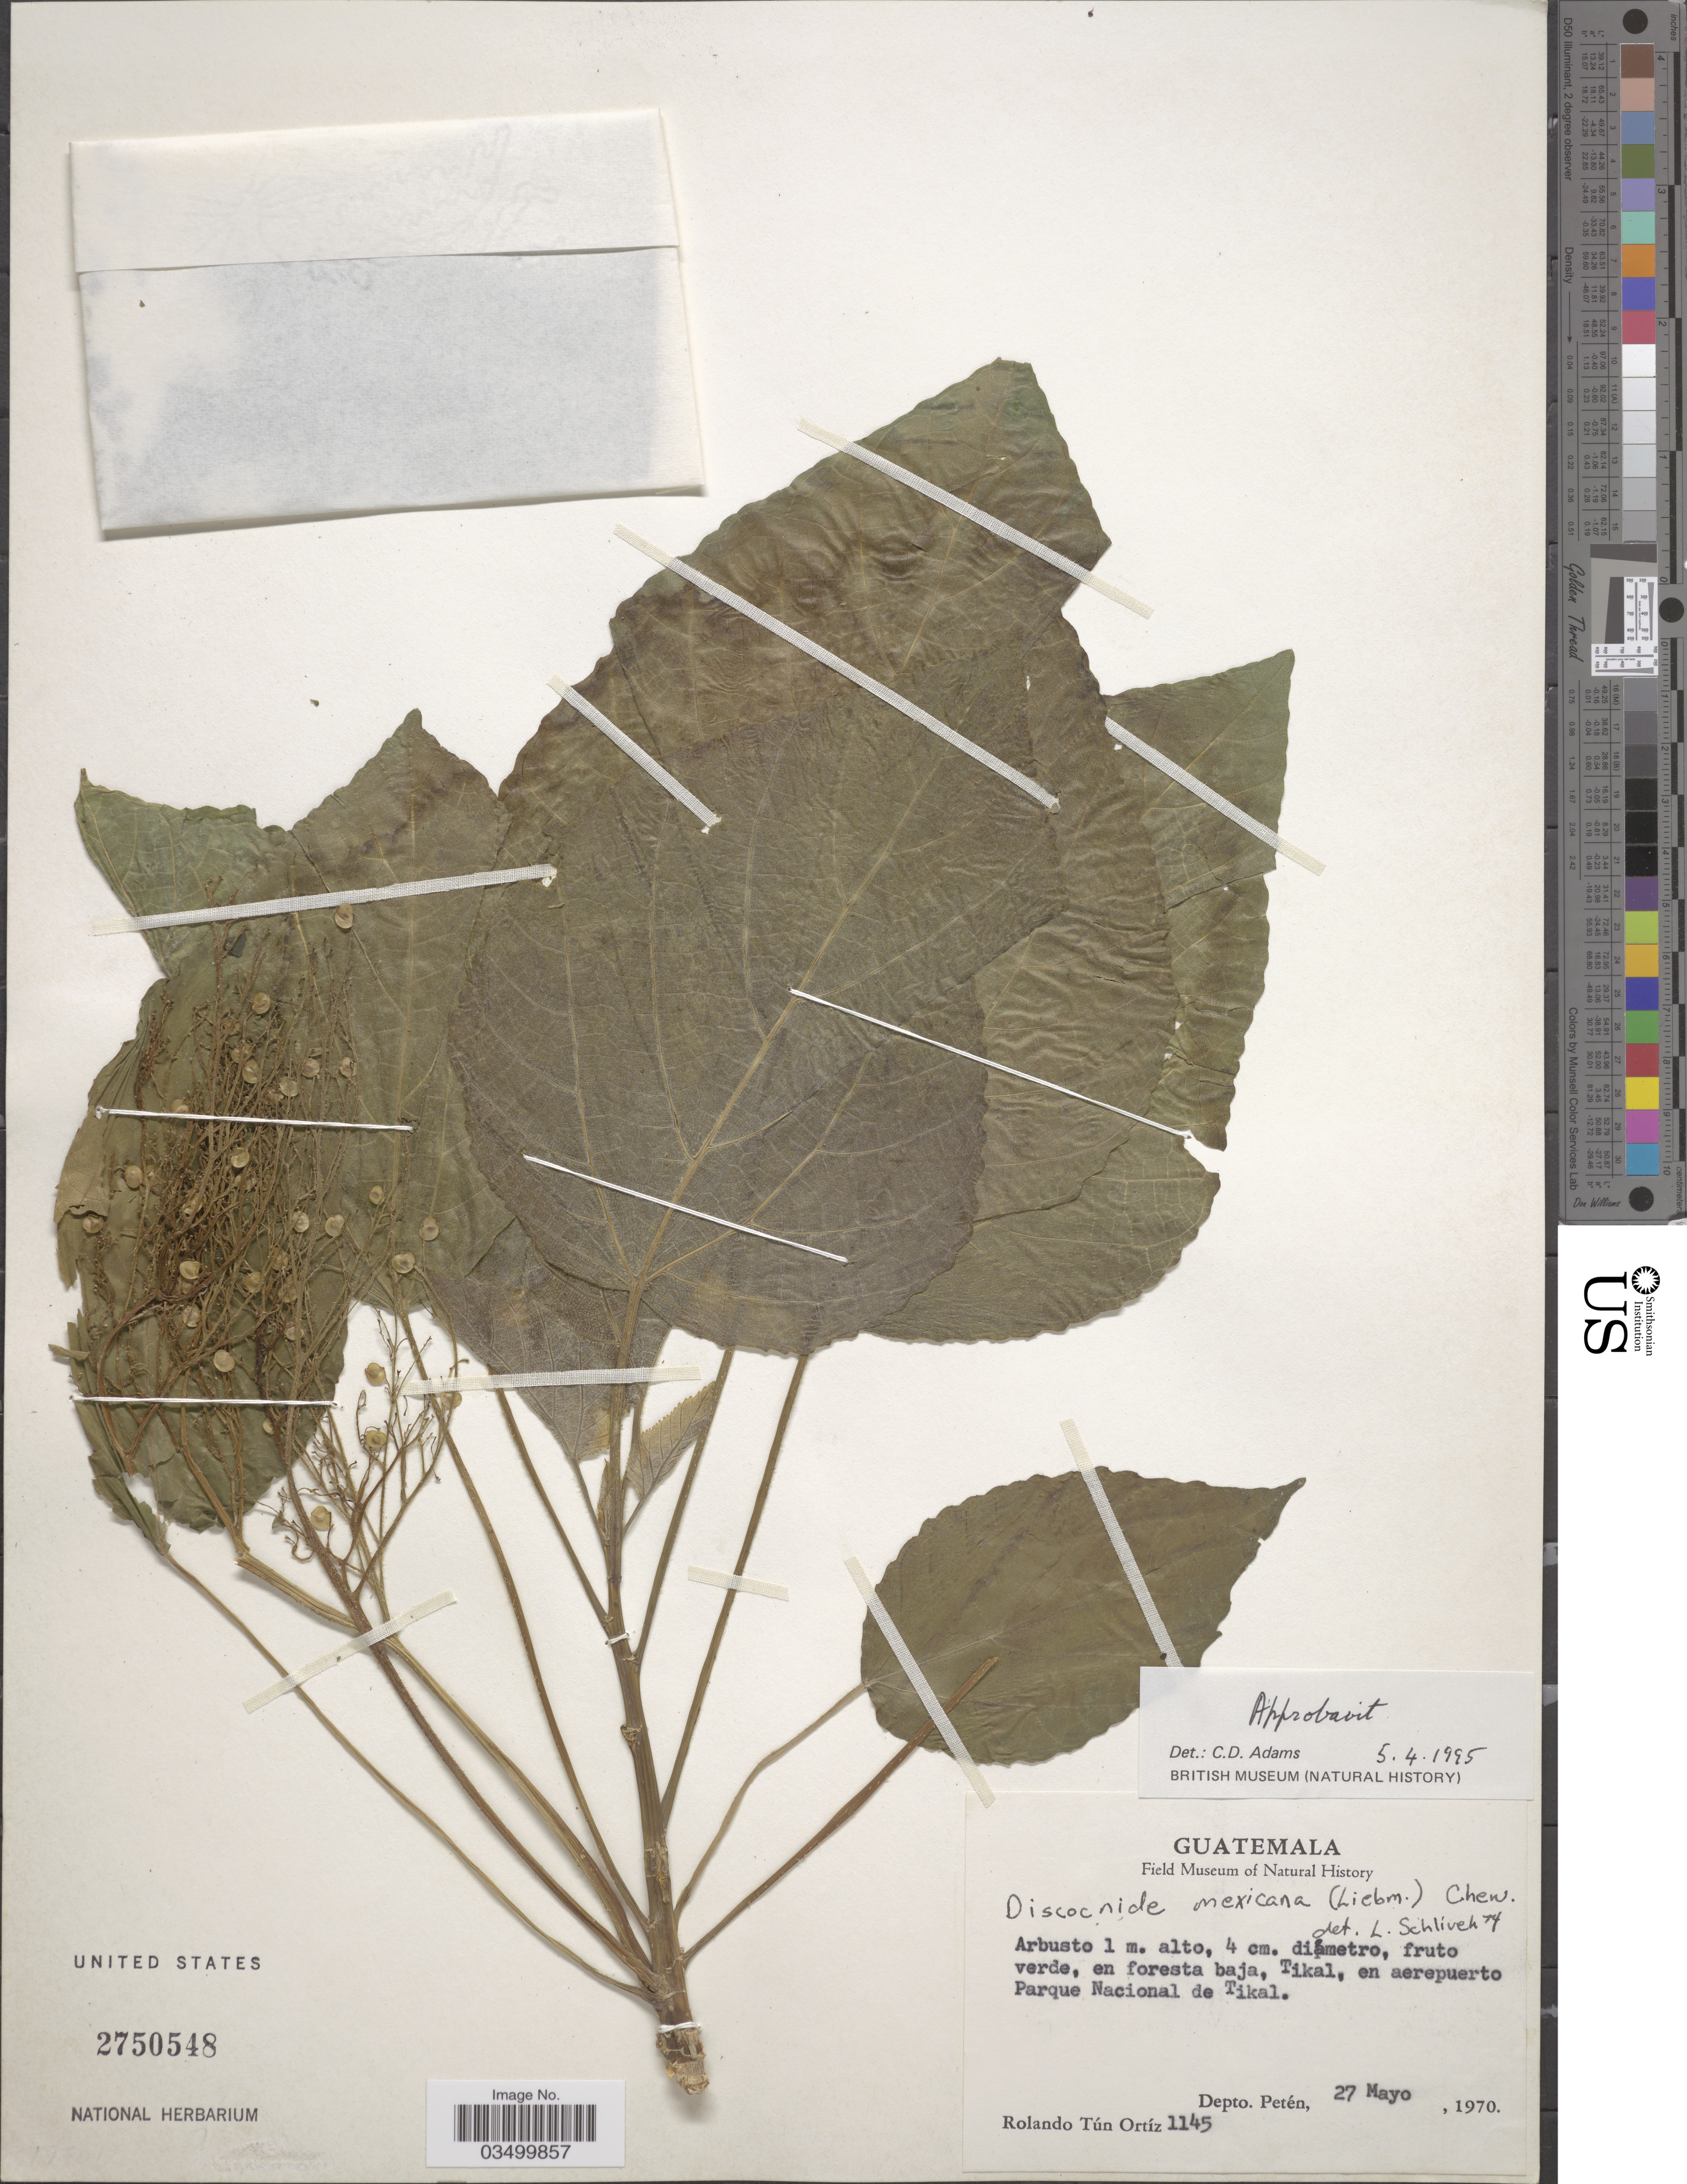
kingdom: Plantae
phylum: Tracheophyta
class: Magnoliopsida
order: Rosales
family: Urticaceae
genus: Discocnide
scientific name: Discocnide mexicana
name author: (Liebm.) Chew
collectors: R. T. Ortíz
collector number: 1145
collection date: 1970-05-27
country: Guatemala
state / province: El Peten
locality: Tikal, en aerepuerto Parque Nacional de Tikal. Depto. Petén.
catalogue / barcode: US 2750548